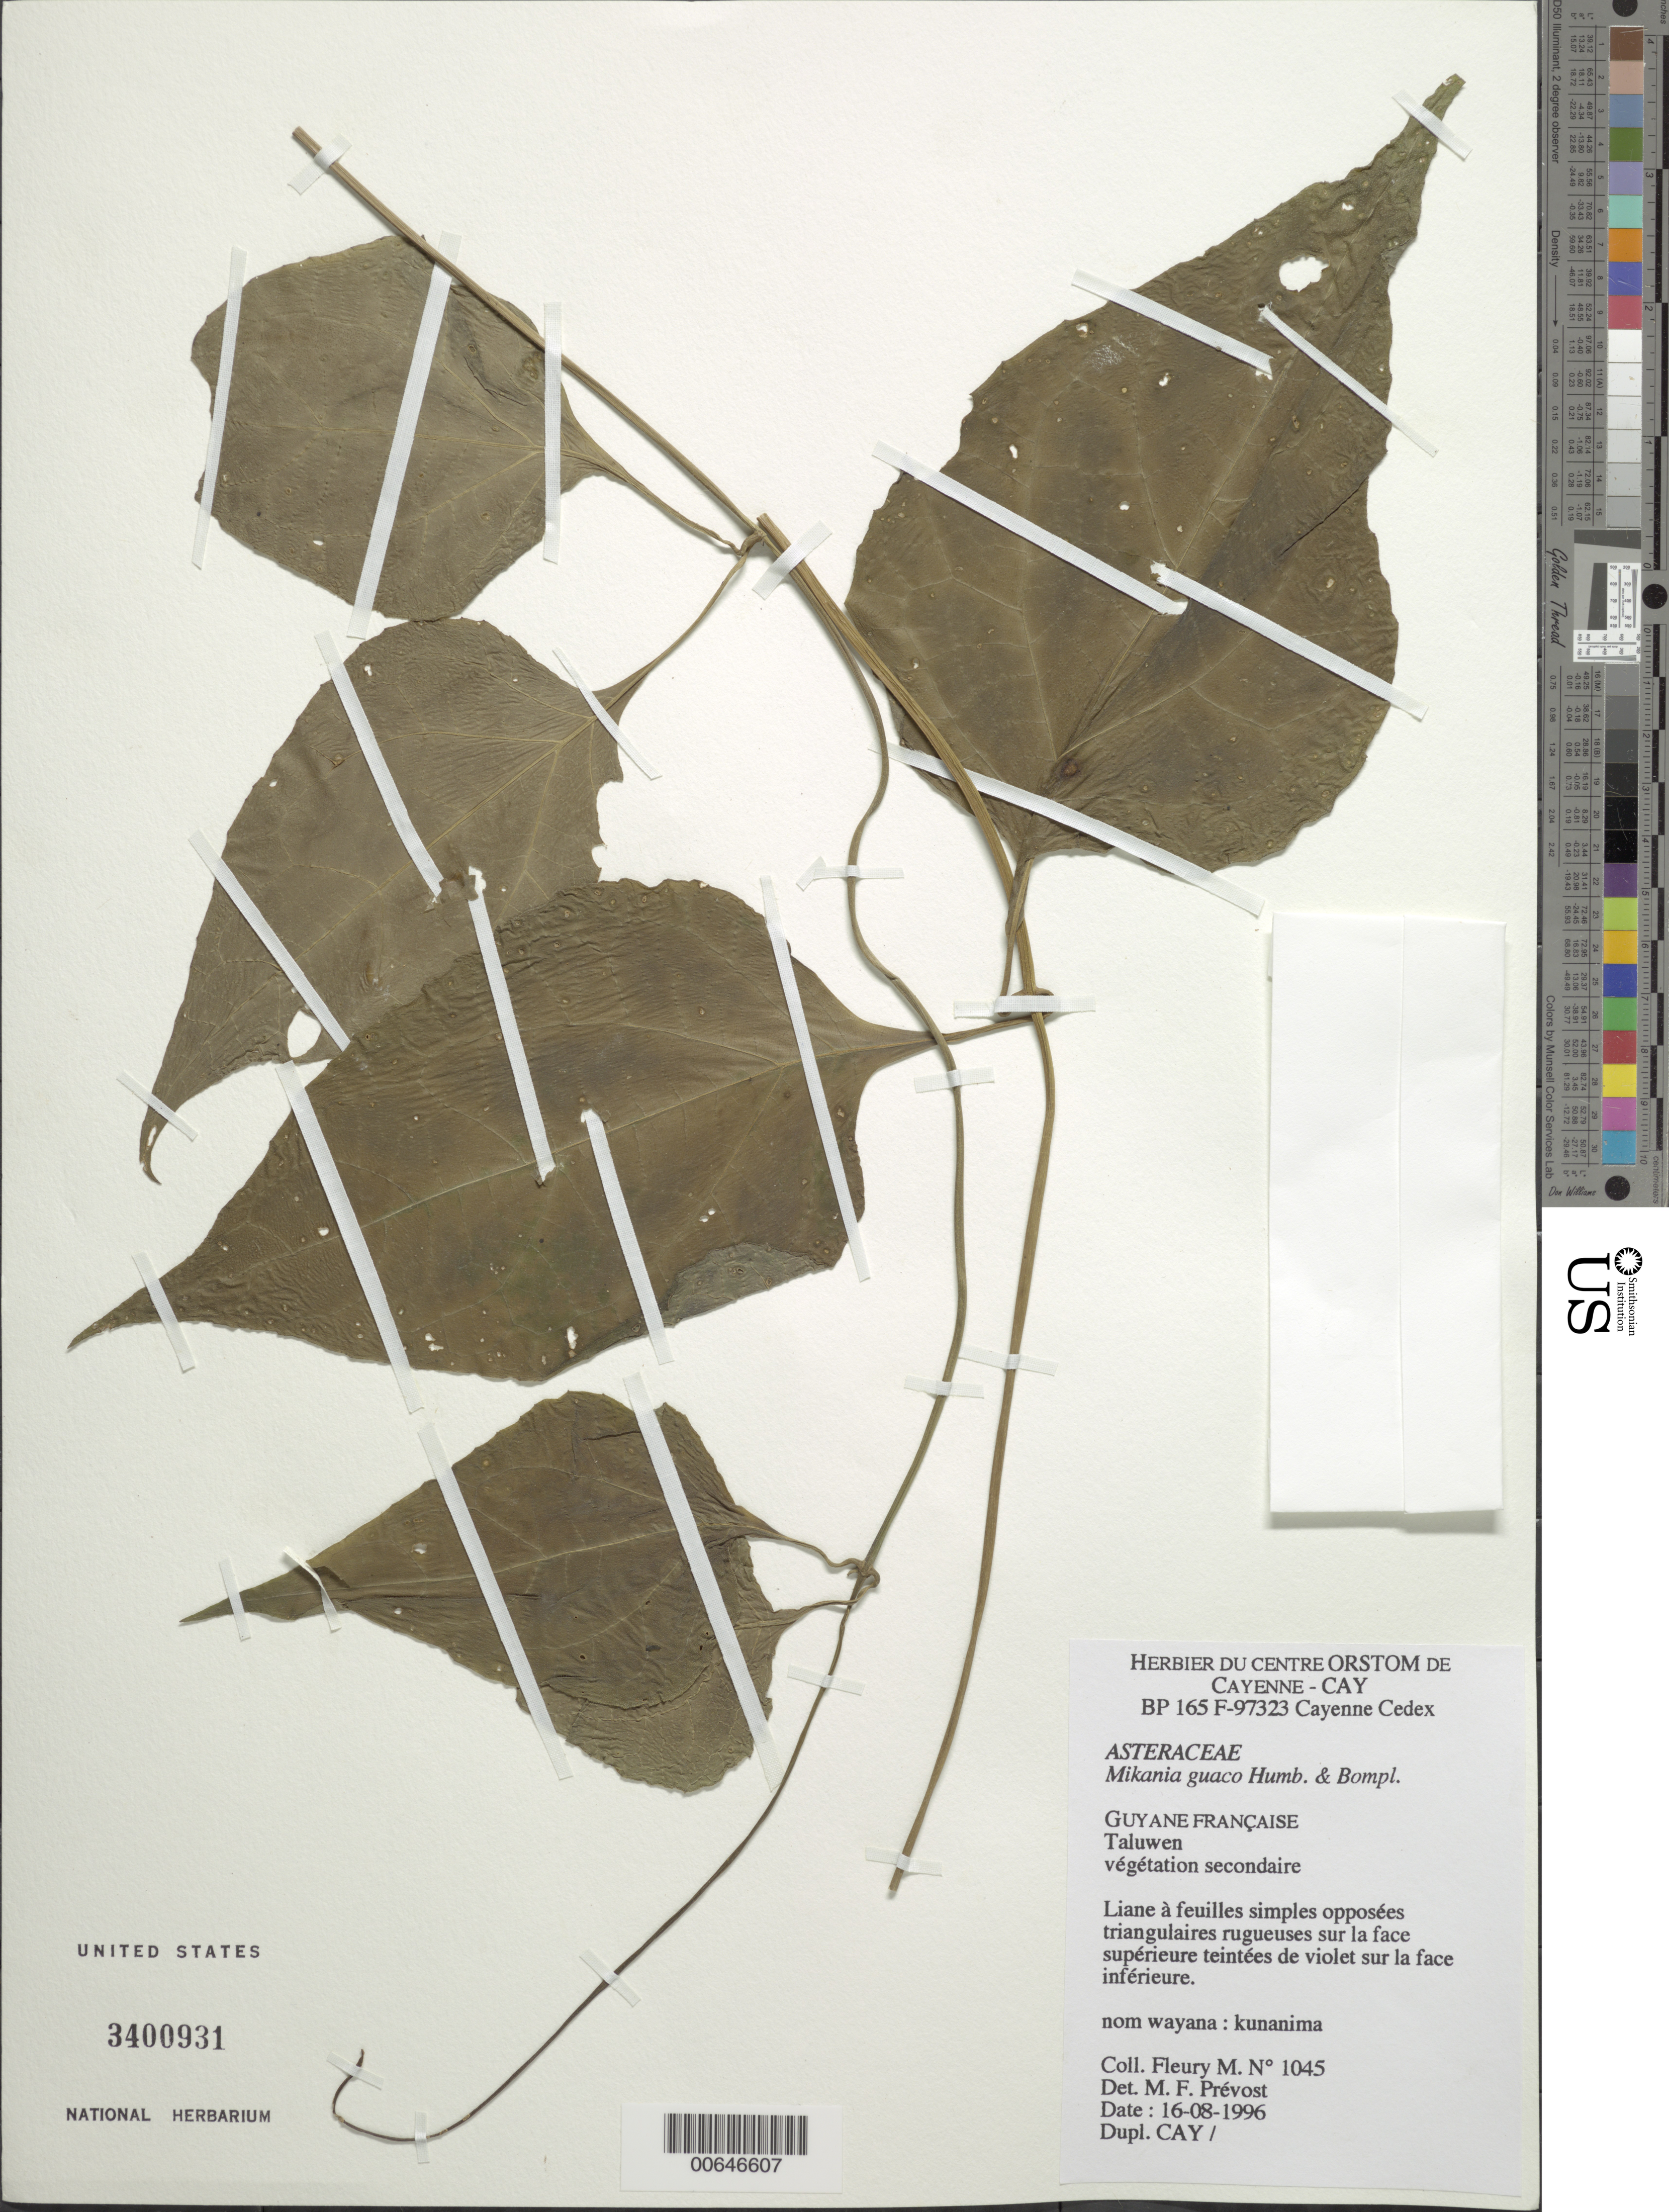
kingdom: Plantae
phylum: Tracheophyta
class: Magnoliopsida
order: Asterales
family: Asteraceae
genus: Mikania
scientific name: Mikania guaco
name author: Humb. & Bonpl.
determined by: Prévost, M.-F.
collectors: M. Fleury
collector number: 1045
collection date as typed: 16-Aug-96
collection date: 1996-08-16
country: French Guiana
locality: Taluwen, Antécume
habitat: Secondary vegetation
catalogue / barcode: US 3400931